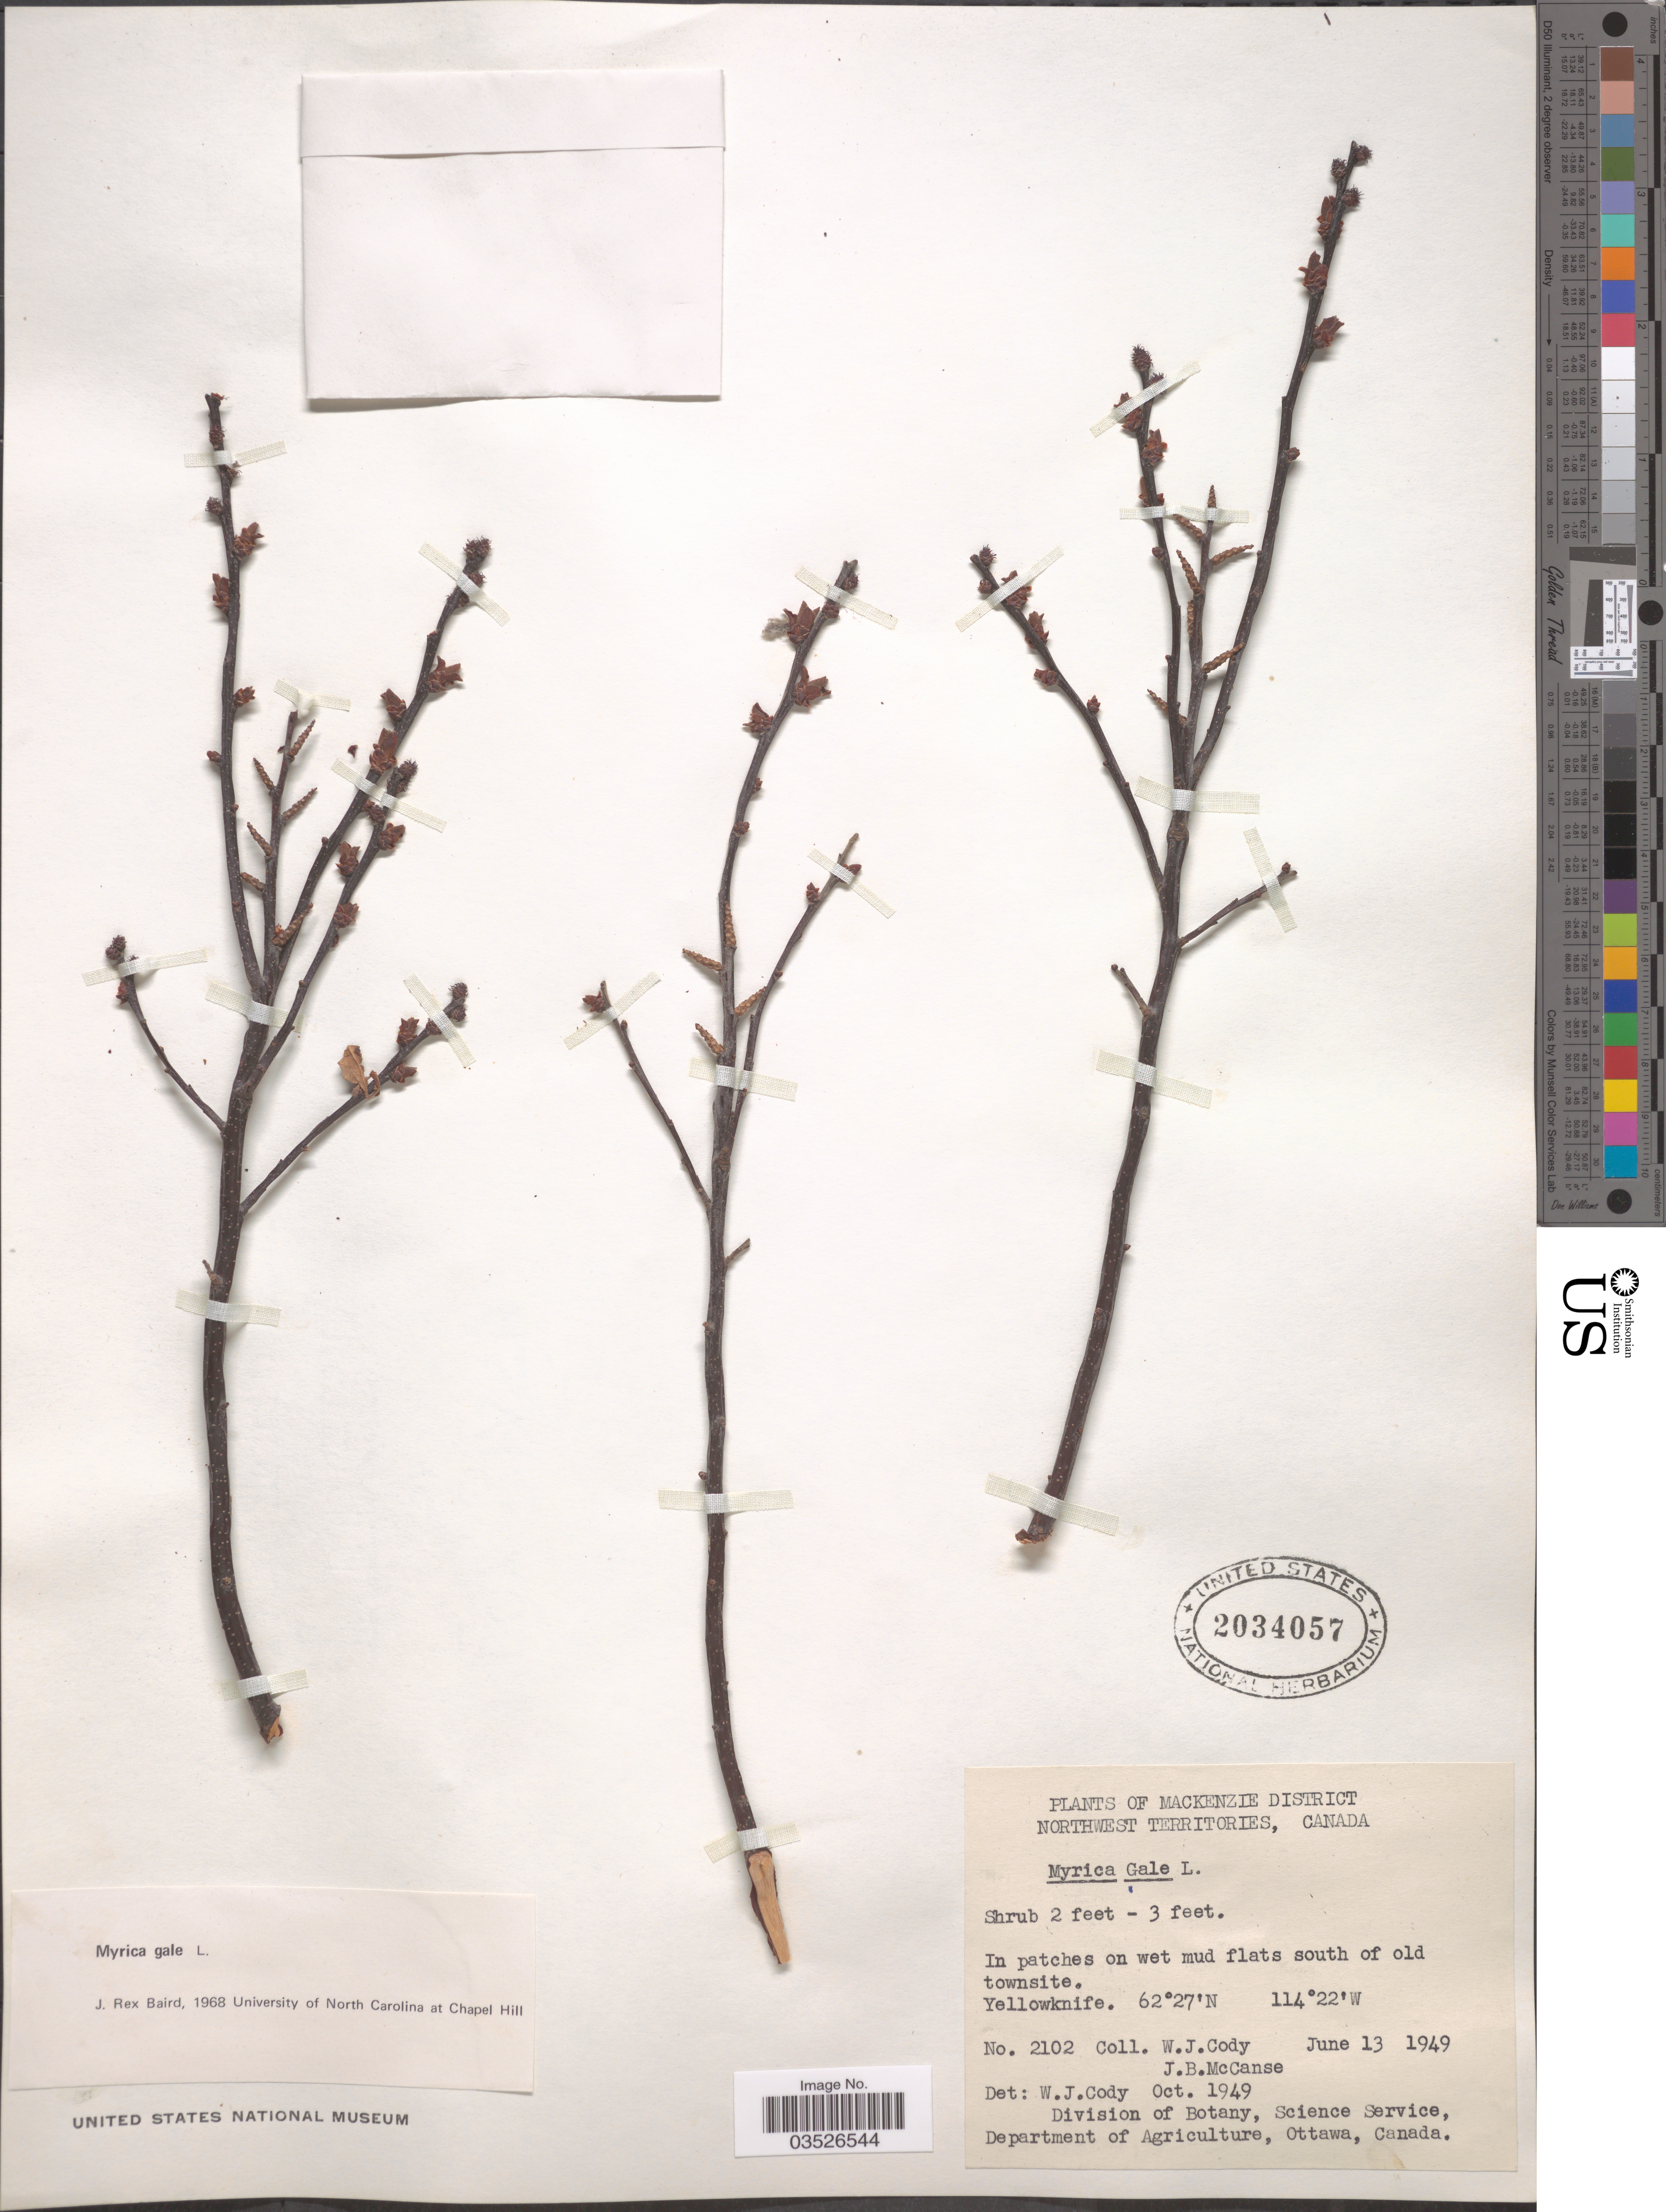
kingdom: Plantae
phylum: Tracheophyta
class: Magnoliopsida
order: Fagales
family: Myricaceae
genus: Myrica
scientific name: Myrica gale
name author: L.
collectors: W. Cody & J. McCanse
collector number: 2102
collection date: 1949-06-13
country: Canada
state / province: Northwest Territories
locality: Mackenzie District. Flats south of old townsite. Yellowknife.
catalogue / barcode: US 2034057